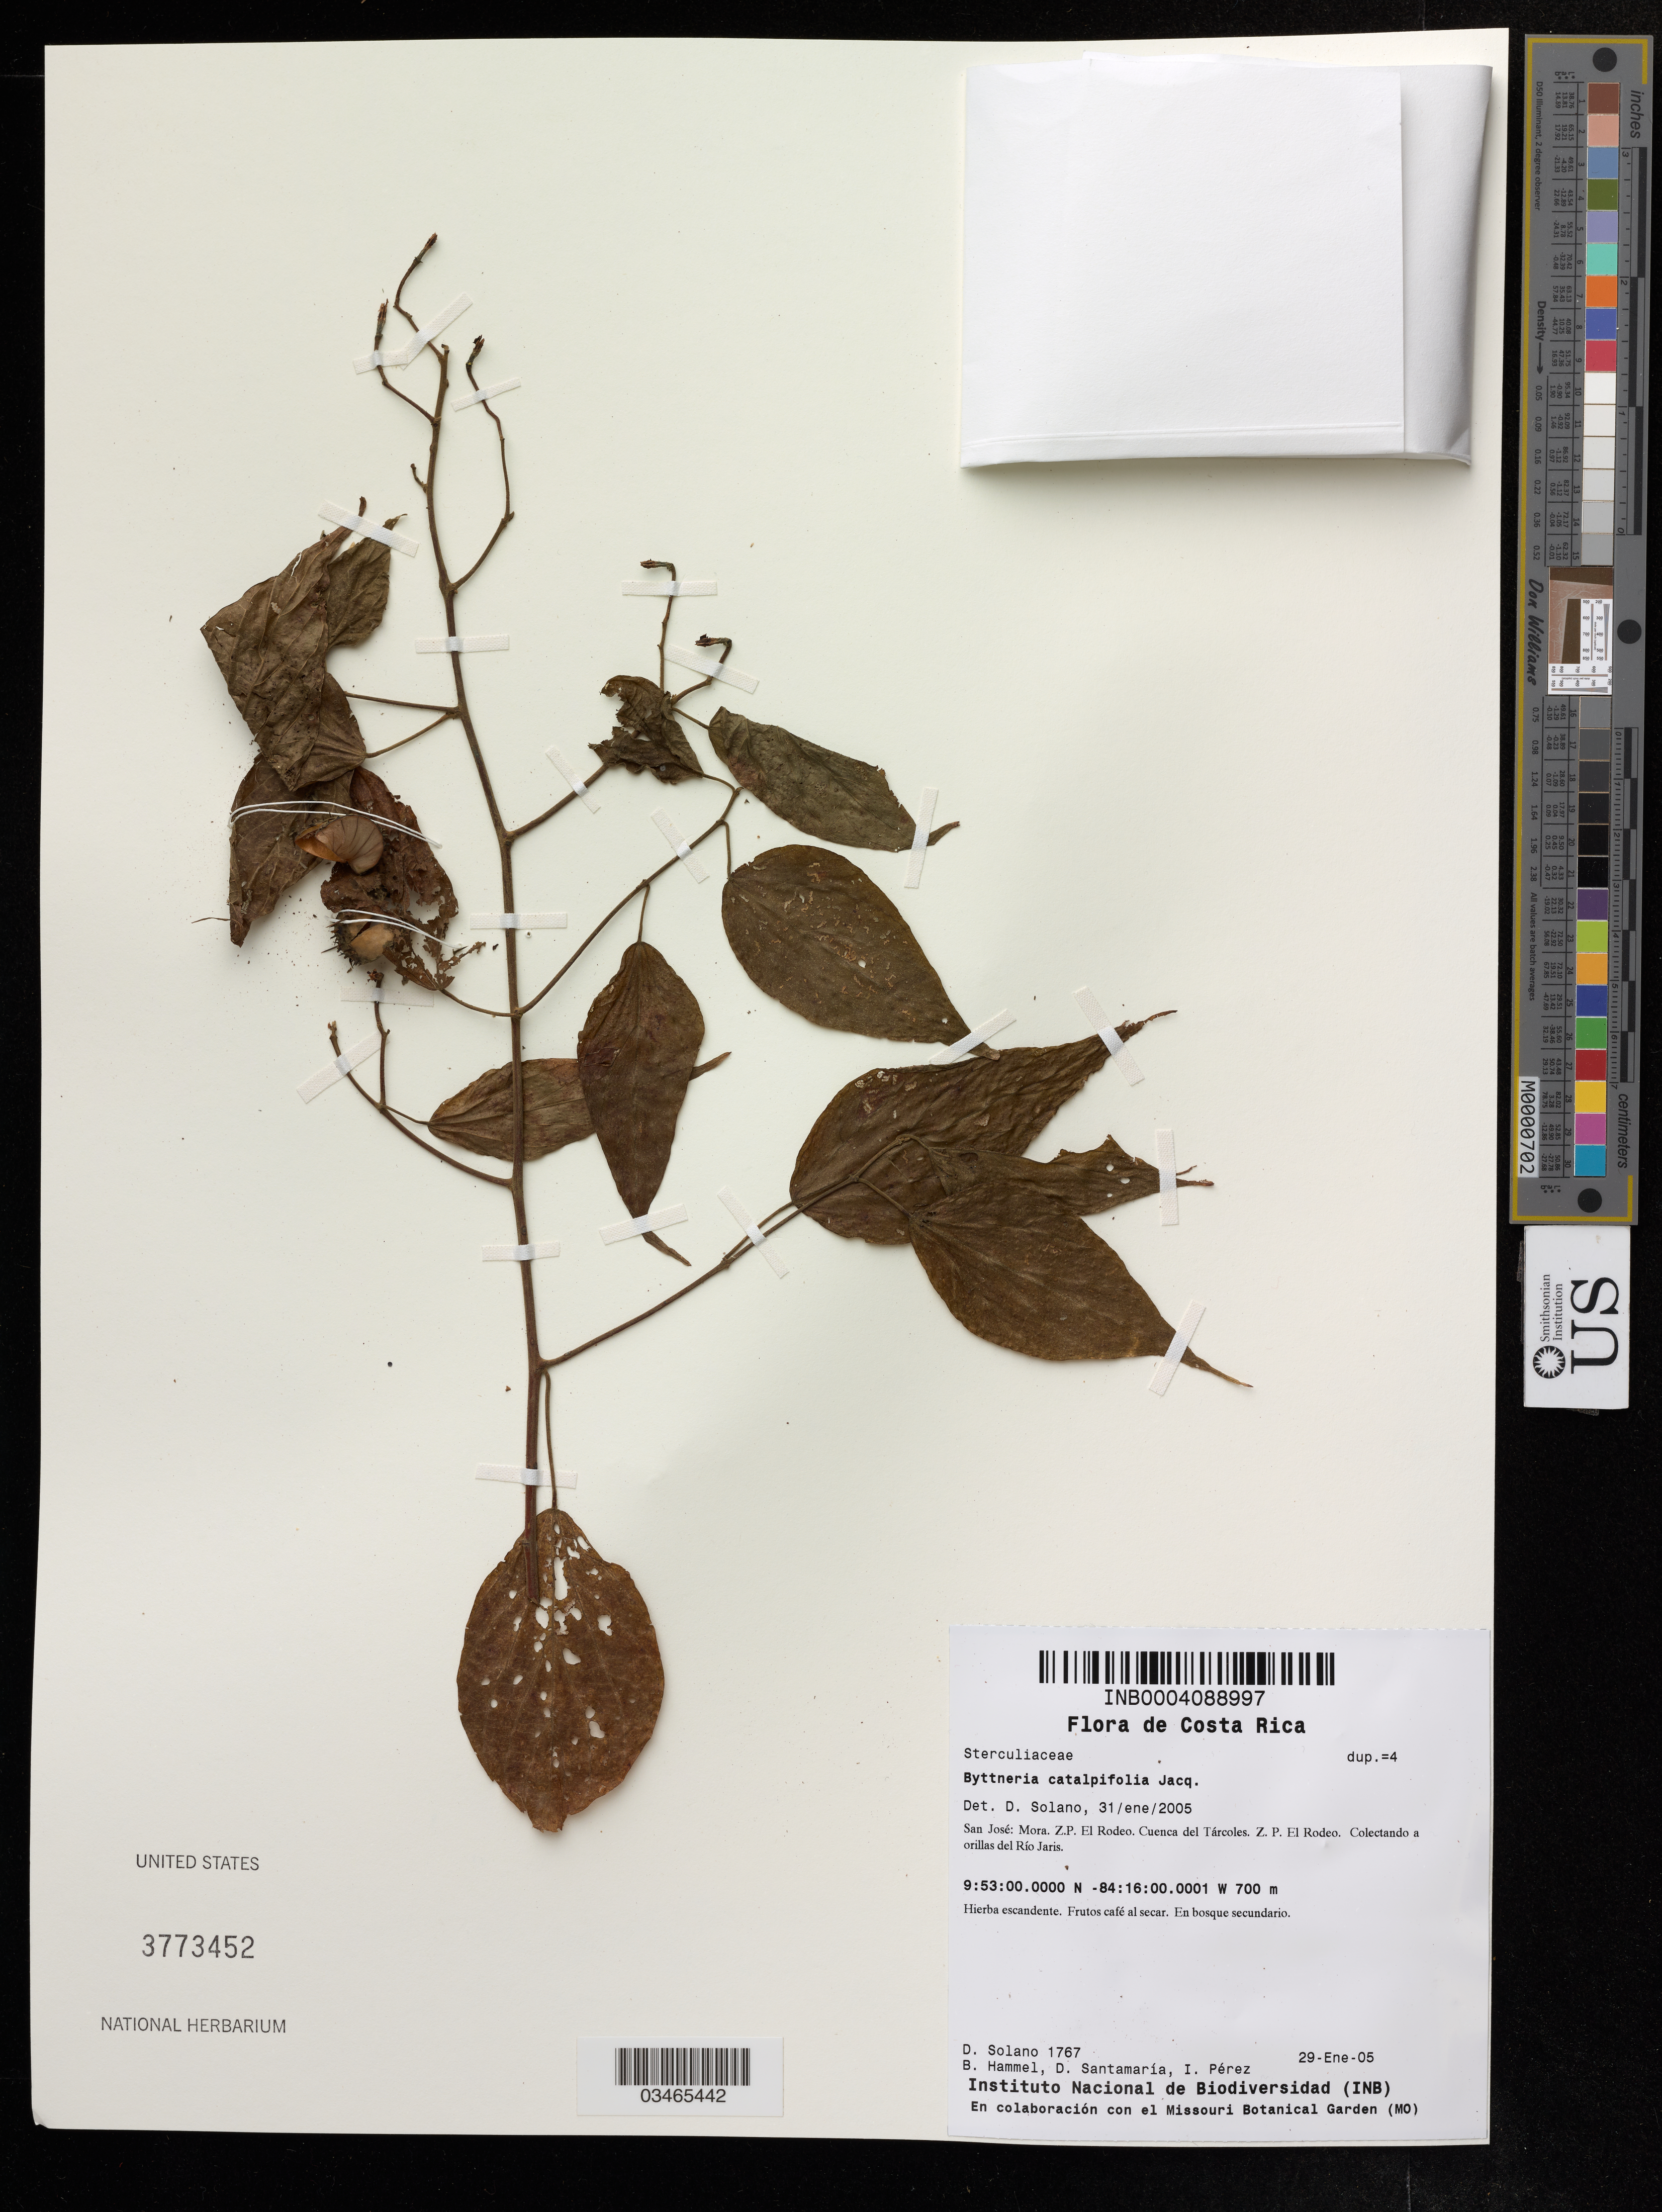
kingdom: Plantae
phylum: Tracheophyta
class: Magnoliopsida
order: Malvales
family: Malvaceae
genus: Byttneria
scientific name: Byttneria catalpifolia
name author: Jacq.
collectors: D. Solano & B. Hammel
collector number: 1767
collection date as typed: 29 Jan05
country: Costa Rica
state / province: San José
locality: San José: Mora Z.P. El Rodeo. Cuenca del Tárcoles. Z.P. El Rodeo. Colectando a orillas del Río Jaris.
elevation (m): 700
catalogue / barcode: US 3773452